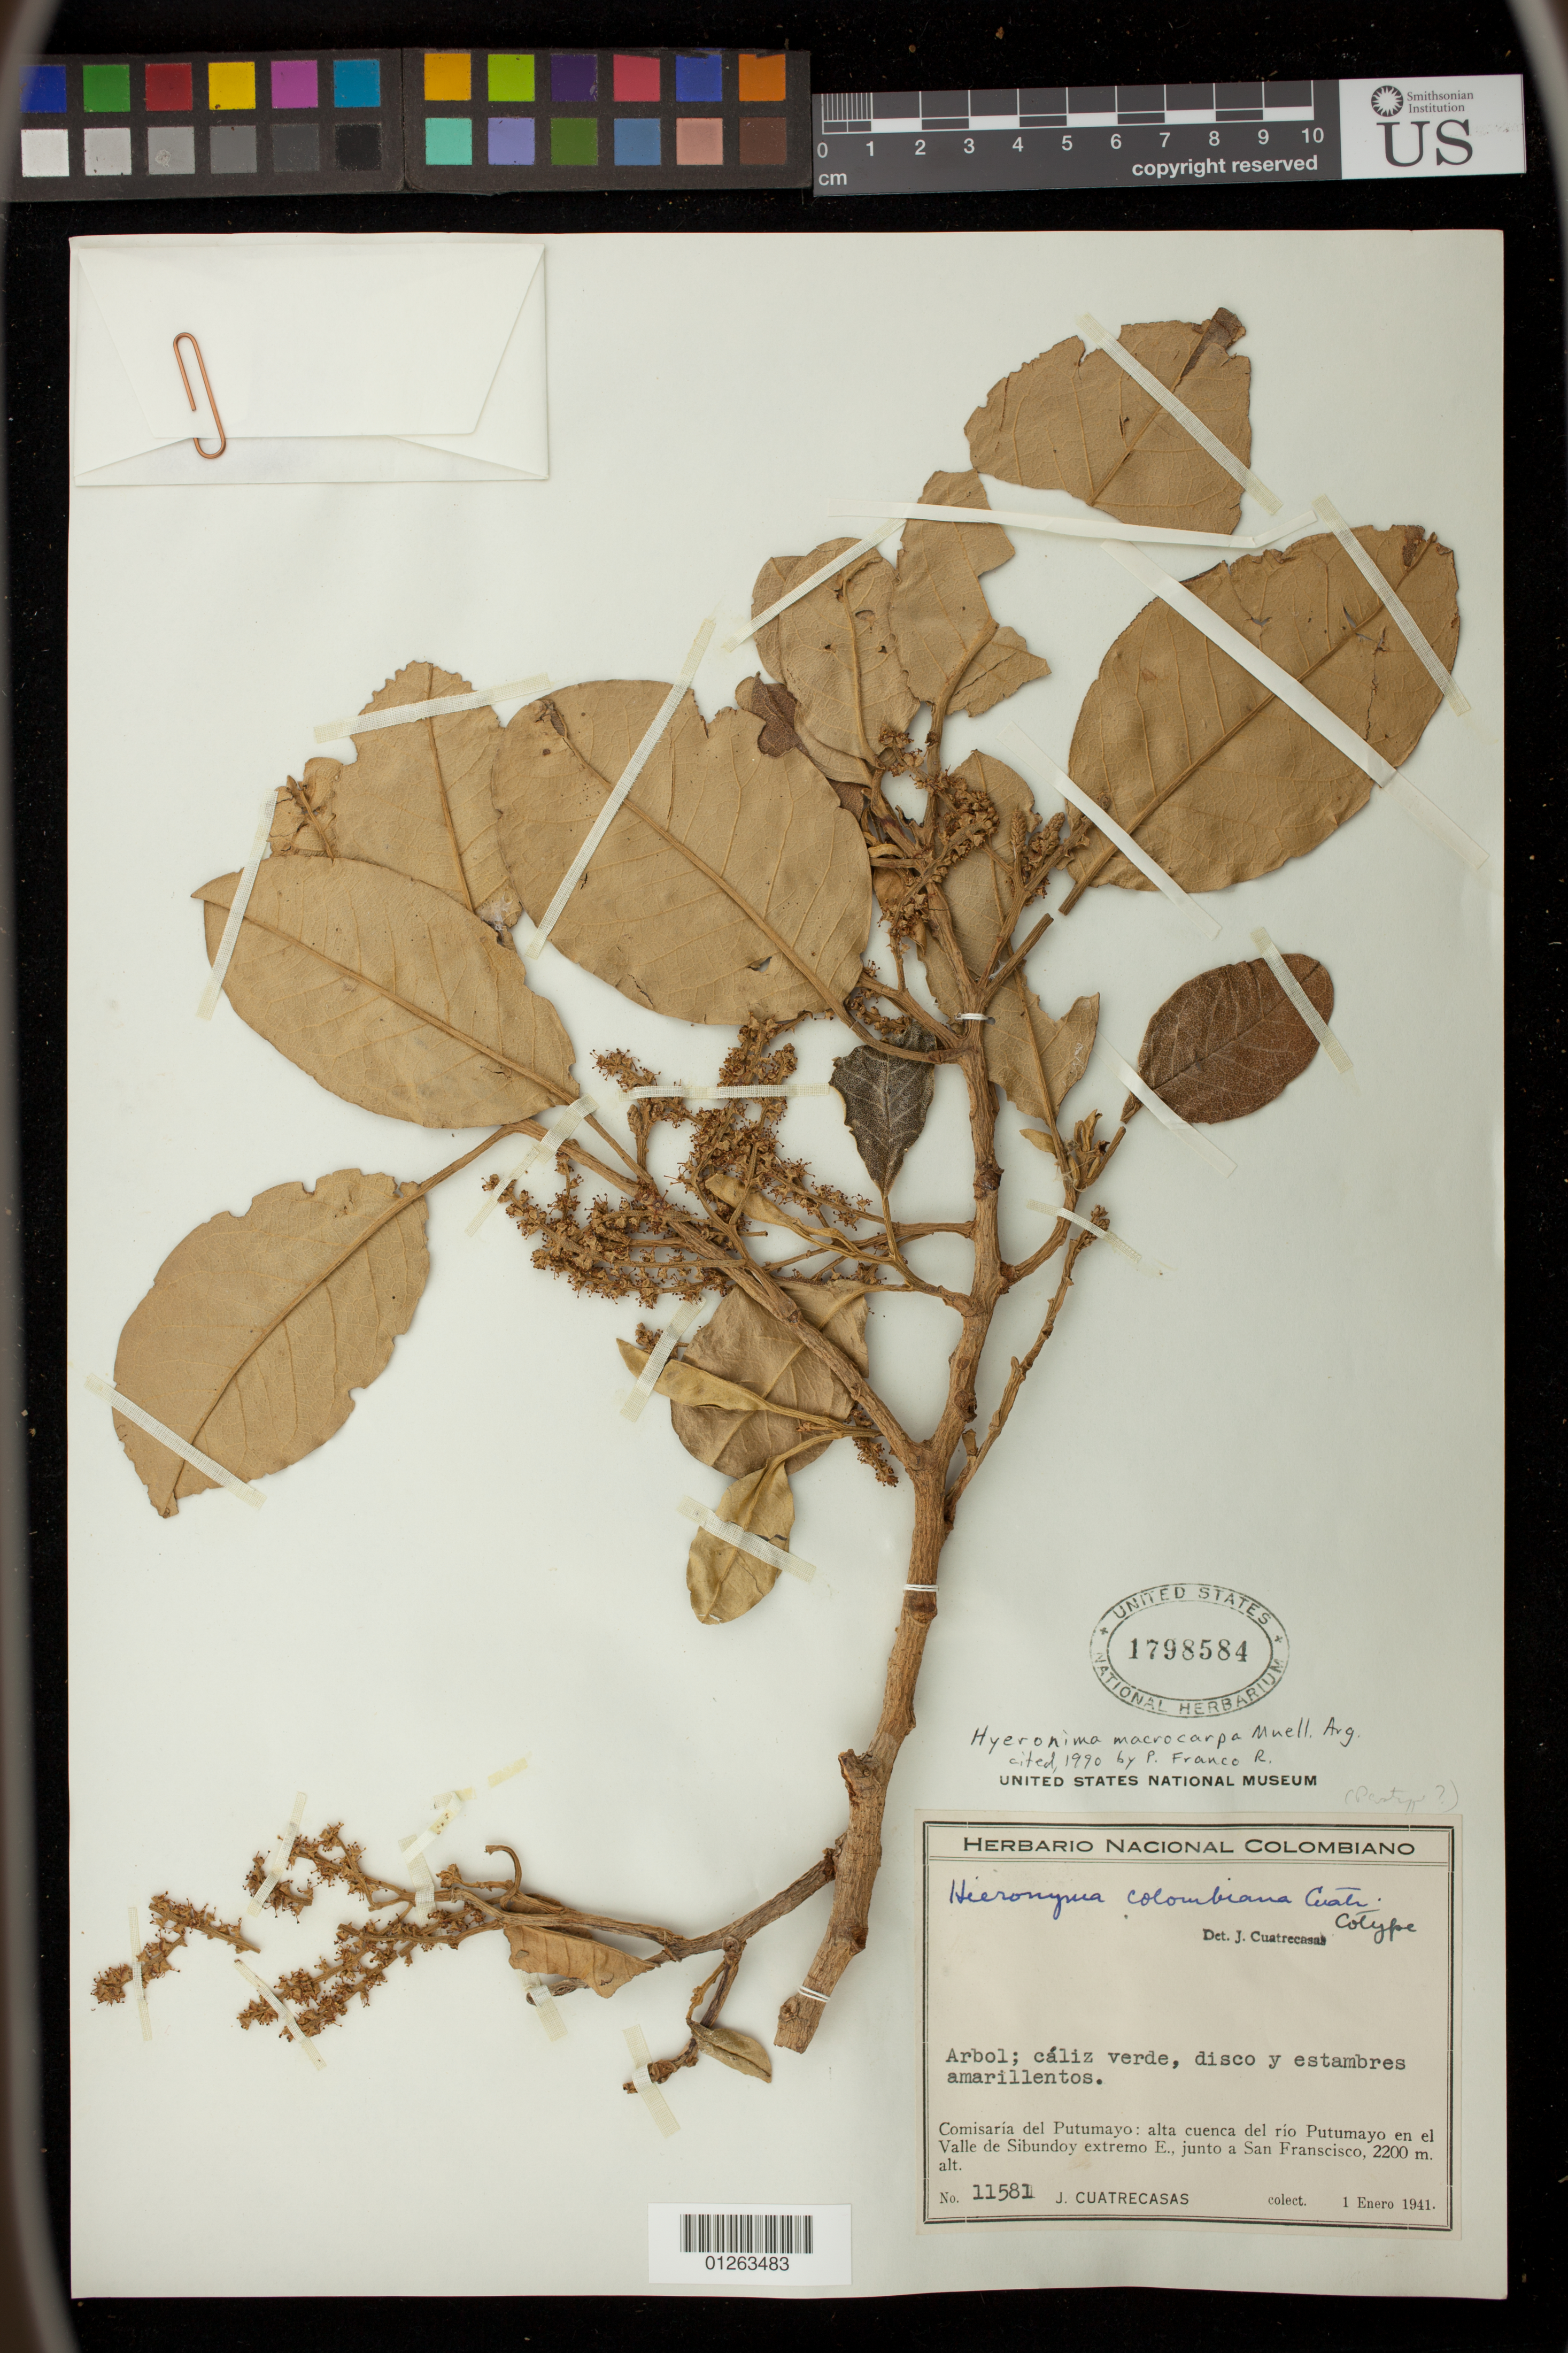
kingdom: Plantae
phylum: Tracheophyta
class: Magnoliopsida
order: Malpighiales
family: Phyllanthaceae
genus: Hieronyma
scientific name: Hieronyma macrocarpa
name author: (Müll. Arg.) Pax & K. Hoffm.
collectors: J. Cuatrecasas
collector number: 11581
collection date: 1941-01-01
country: Colombia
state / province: Putumayo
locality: Comisaria del Putumaya: alta cuenca del rio Putumayo en el Valle de Sibundoy extremo E., junto a San Francisco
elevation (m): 2201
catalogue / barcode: US 1798584